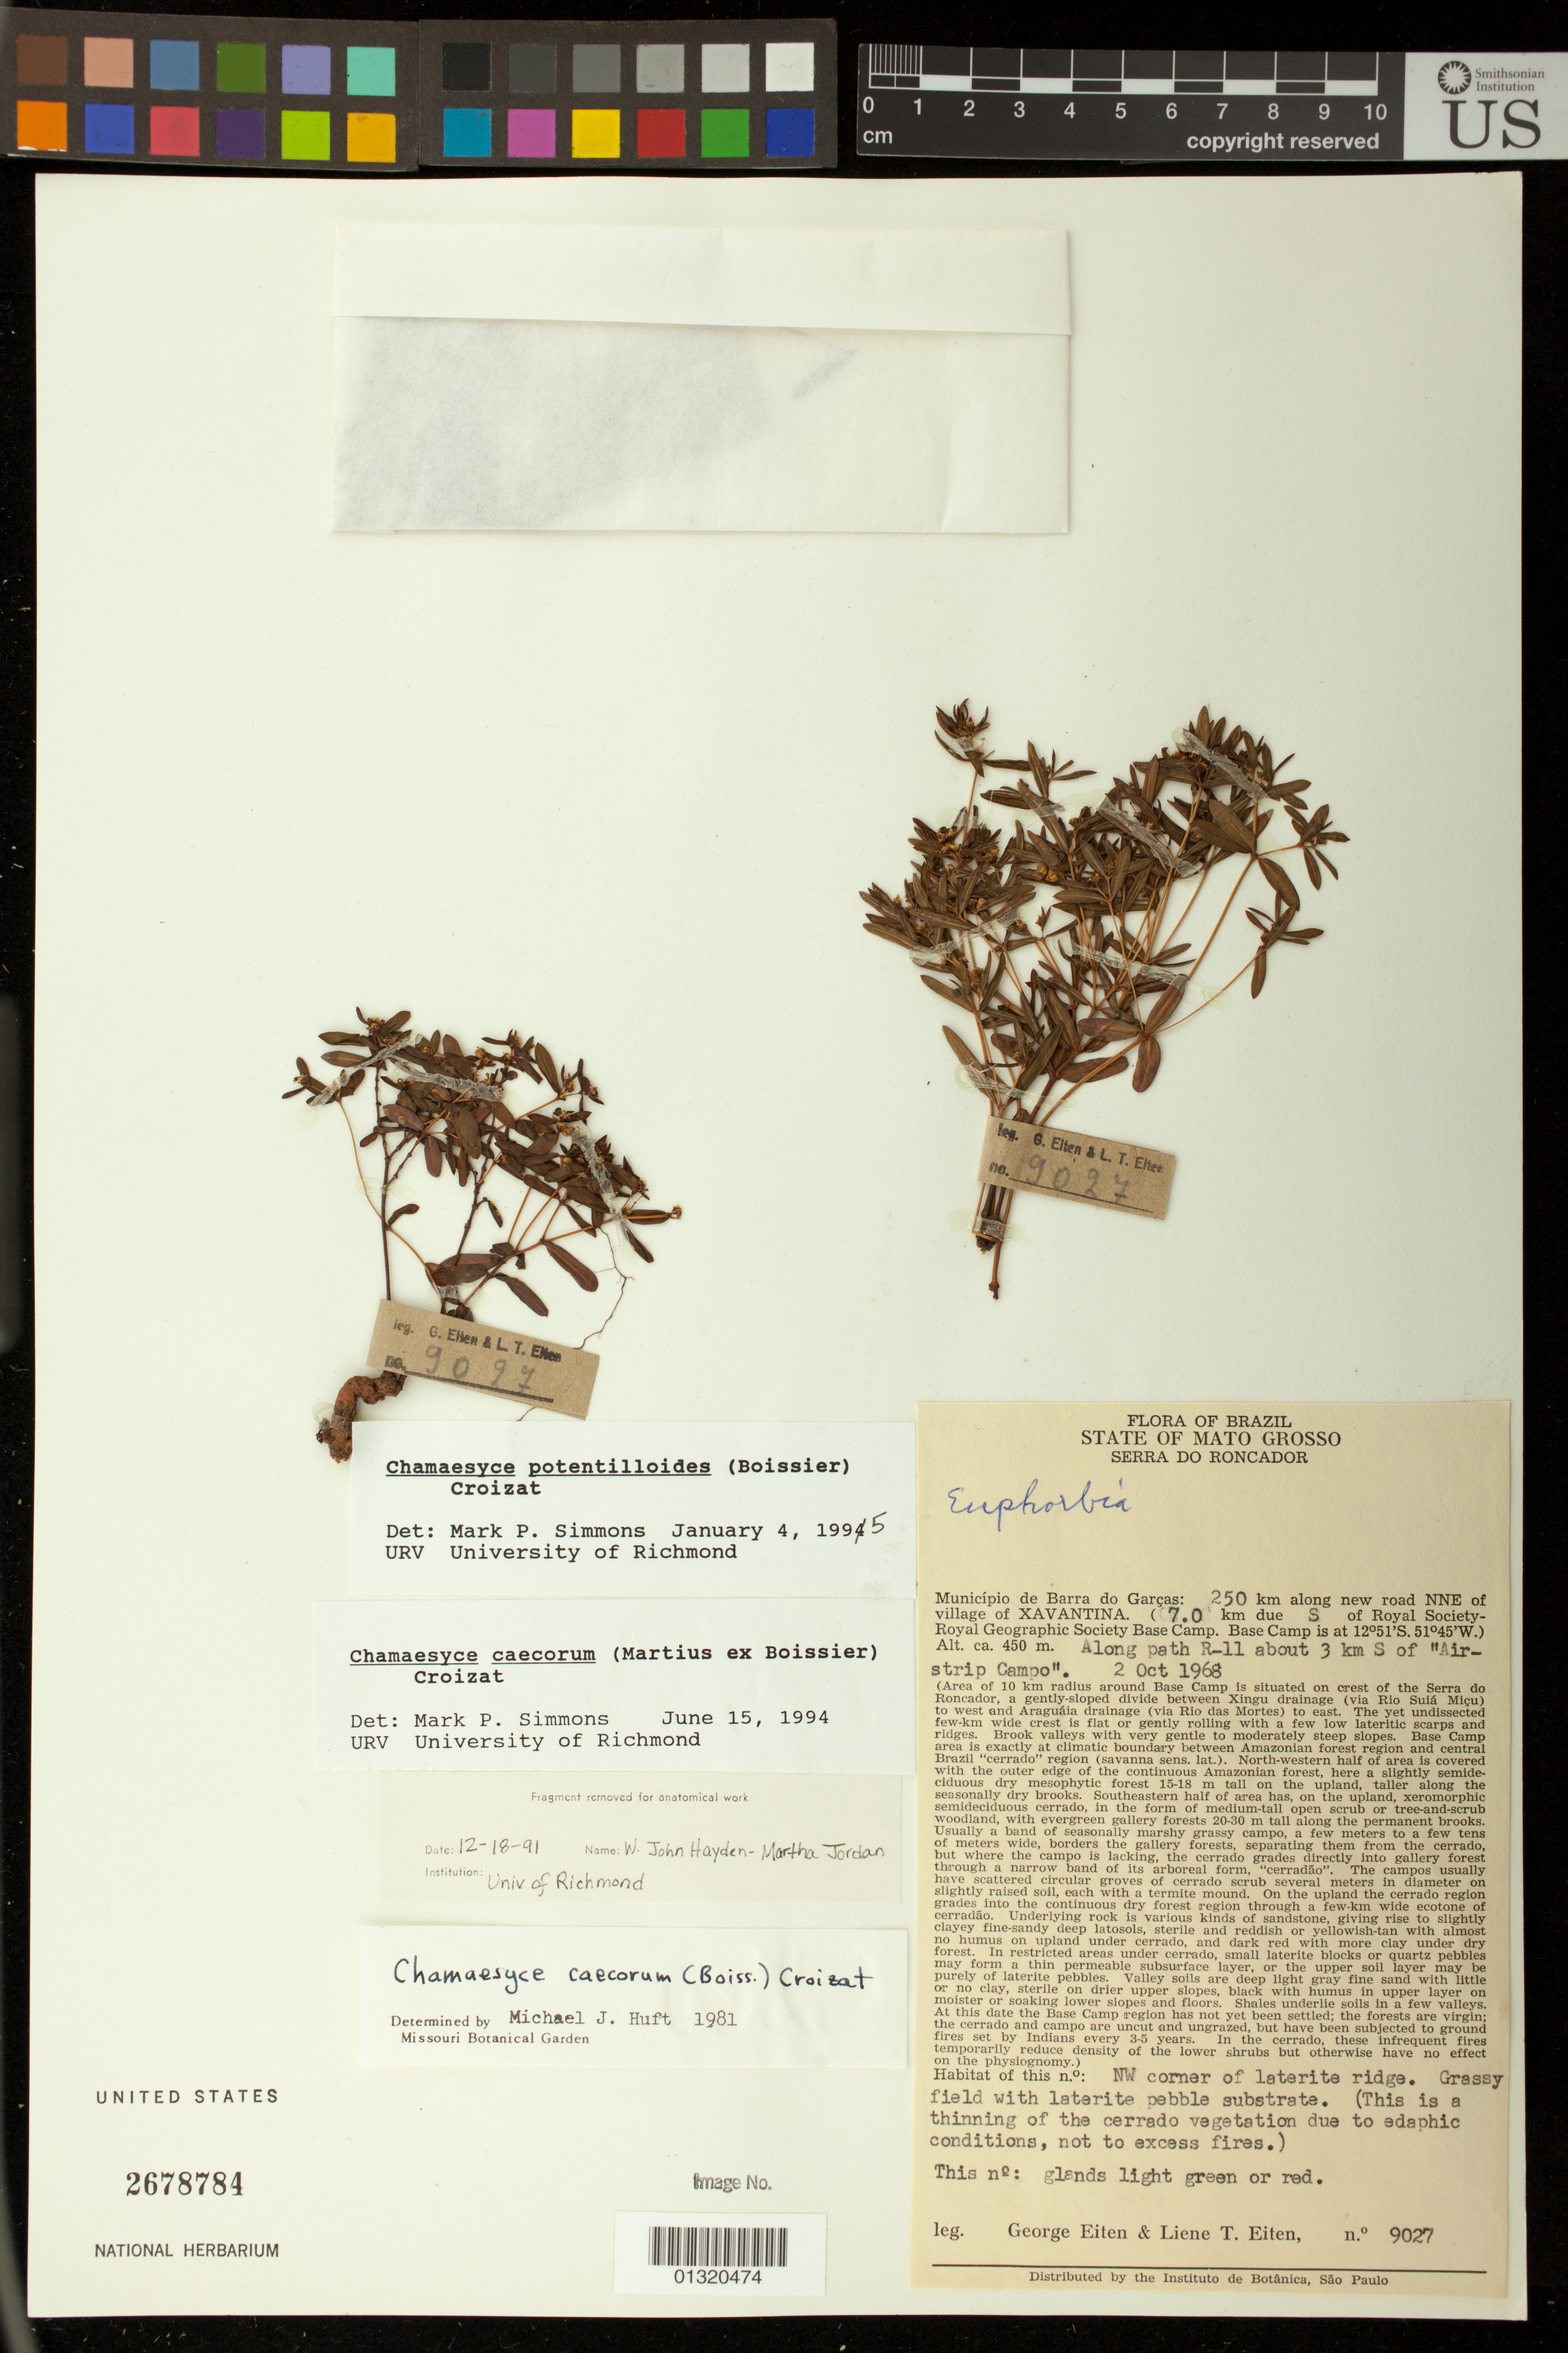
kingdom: Plantae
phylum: Tracheophyta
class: Magnoliopsida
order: Malpighiales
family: Euphorbiaceae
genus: Euphorbia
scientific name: Euphorbia potentilloides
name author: Boiss.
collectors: G. Eiten & L. T. Eiten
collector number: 9027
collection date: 1968-10-02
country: Brazil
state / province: Mato Grosso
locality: Municipio de Barra do Garcas: 250 km along new road NNE of village Xavantina. (7.0 km due S of Royal Society- Royal Geographic Society Base Camp.); Along path R-11 about 3 km S of "Airstrip Campo".;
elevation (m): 450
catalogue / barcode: US 2678784